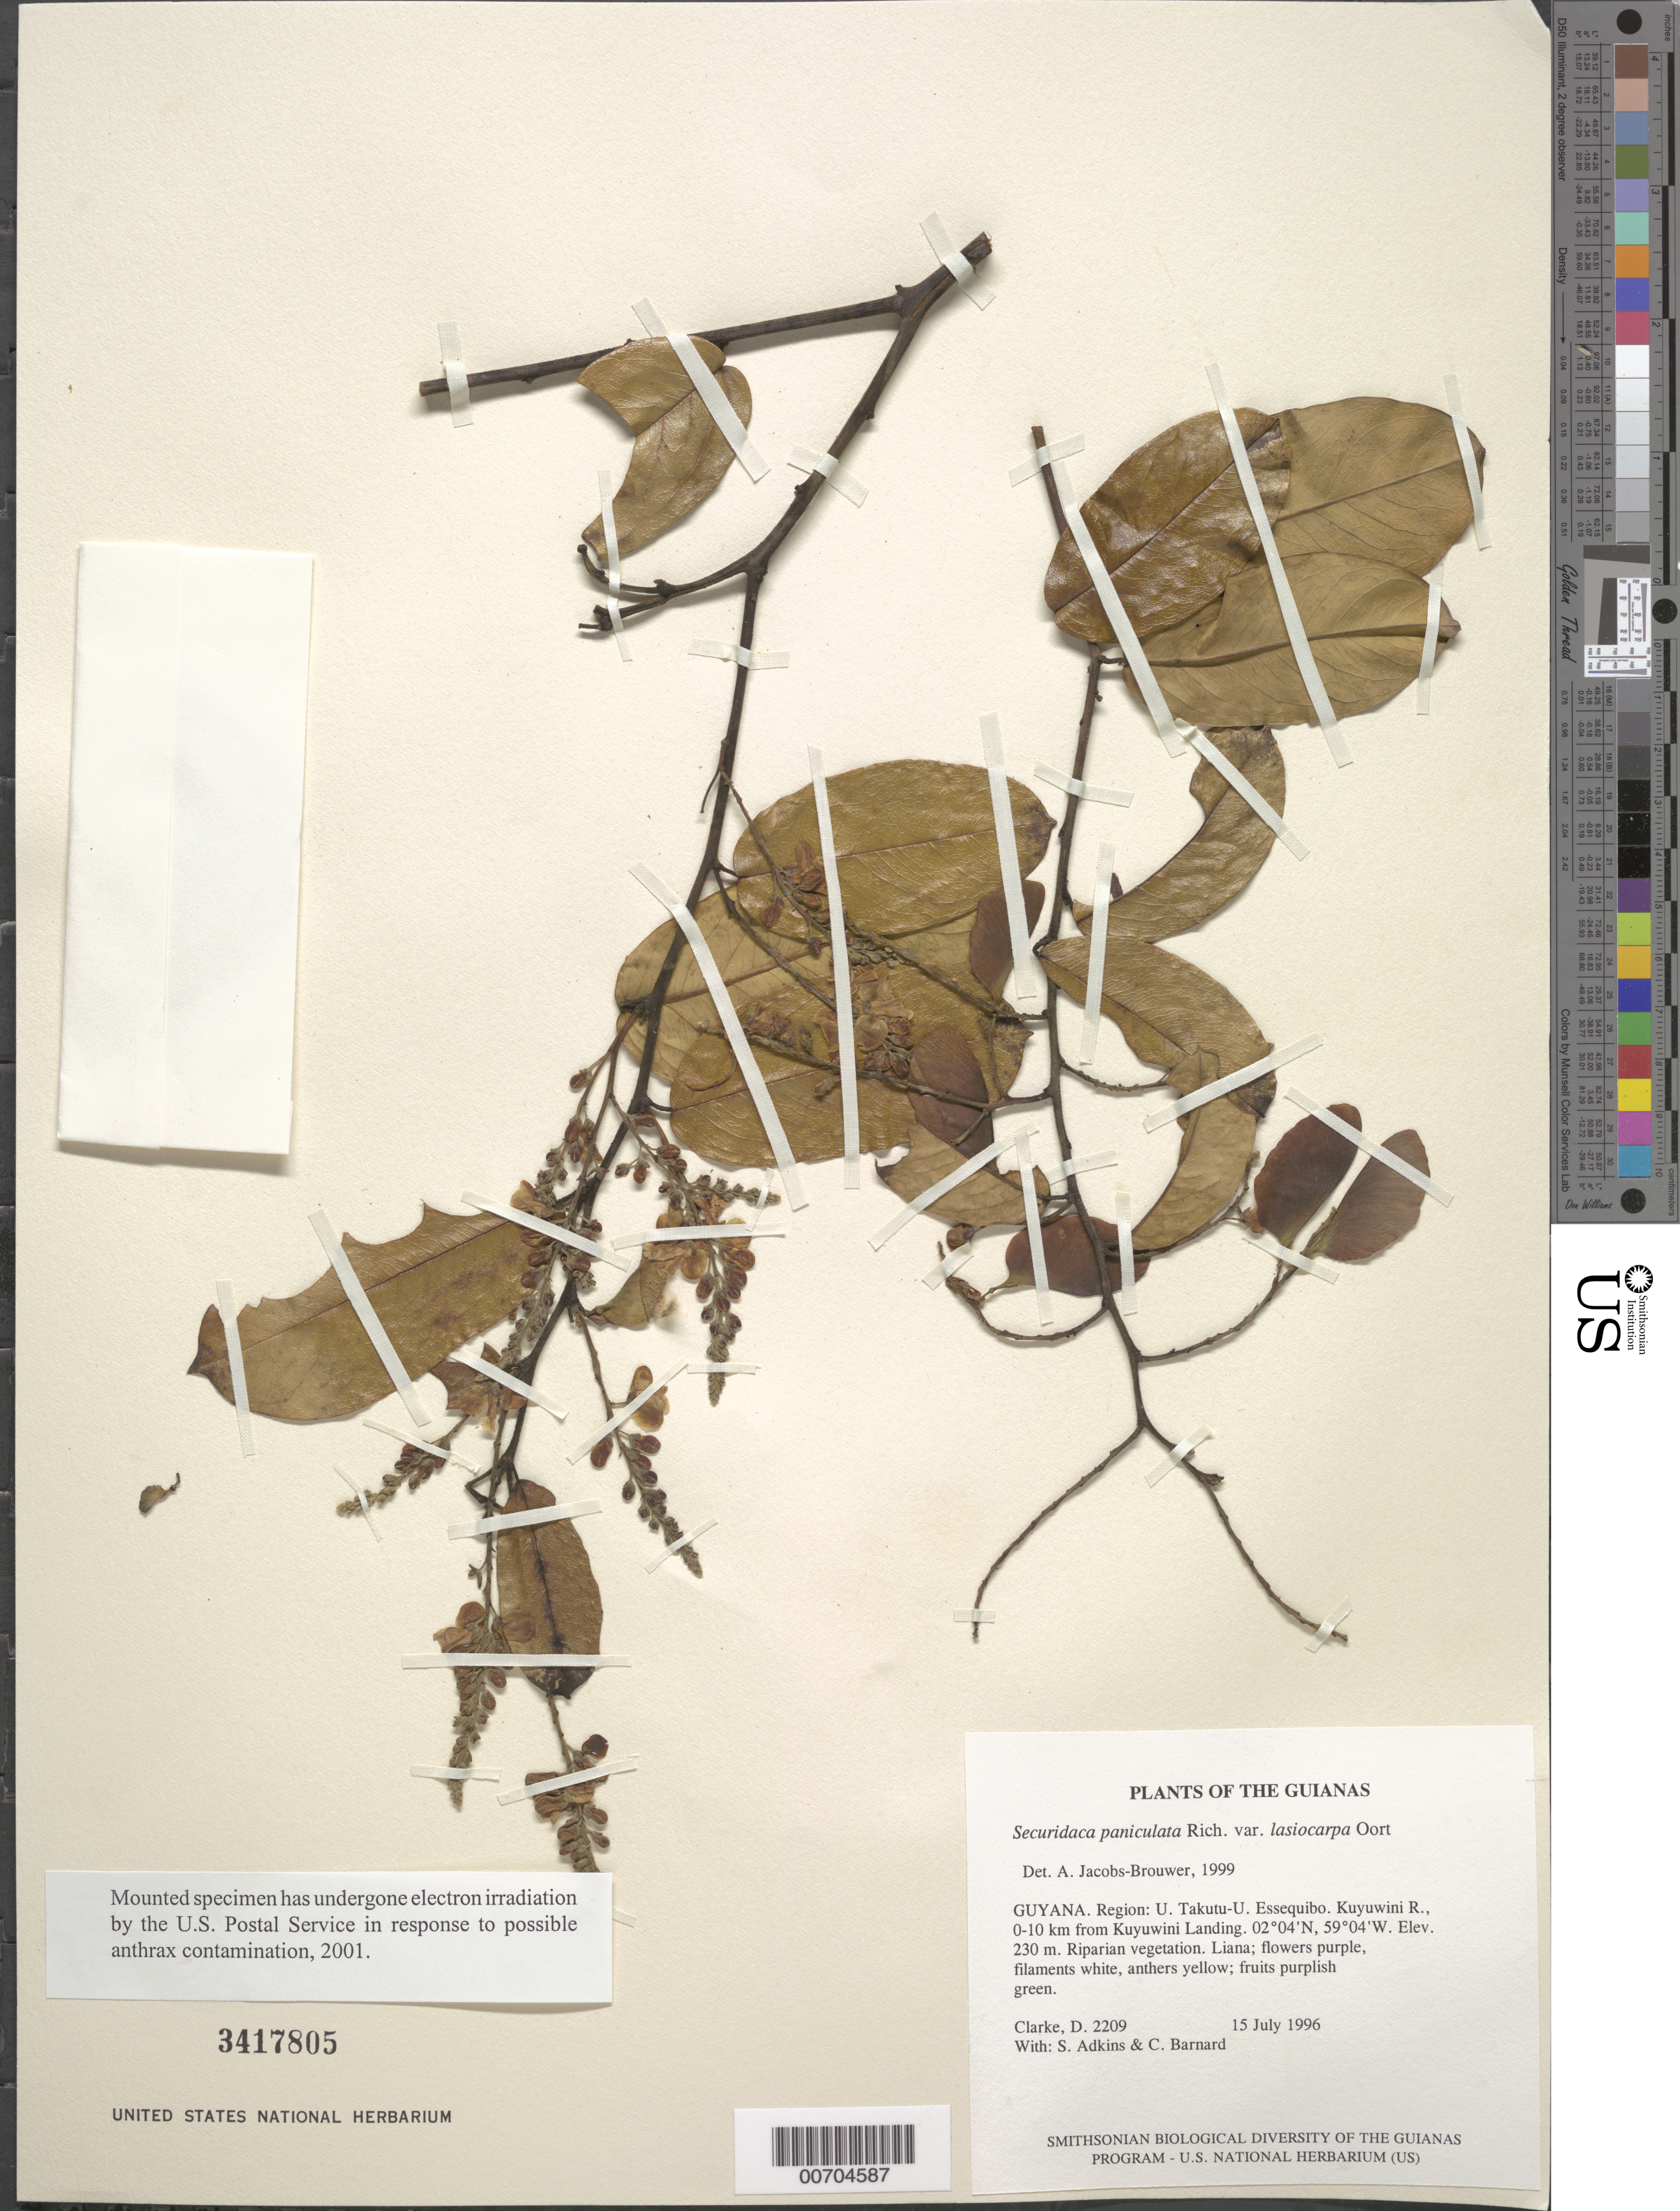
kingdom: Plantae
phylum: Tracheophyta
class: Magnoliopsida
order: Fabales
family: Polygalaceae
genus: Securidaca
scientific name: Securidaca paniculata var. lasiocarpa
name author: Oort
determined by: Jacobs-Brouwer, A.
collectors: H. D. Clarke, S. Adkins & C. Bernard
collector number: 2209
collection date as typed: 15 July 1996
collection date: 1996-07-15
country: Guyana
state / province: U. Takutu-U. Essequibo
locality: Kuyuwini R., 0-10 km from Kuyuwini Landing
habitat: Riparian vegetation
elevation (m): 230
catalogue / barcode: US 3417805